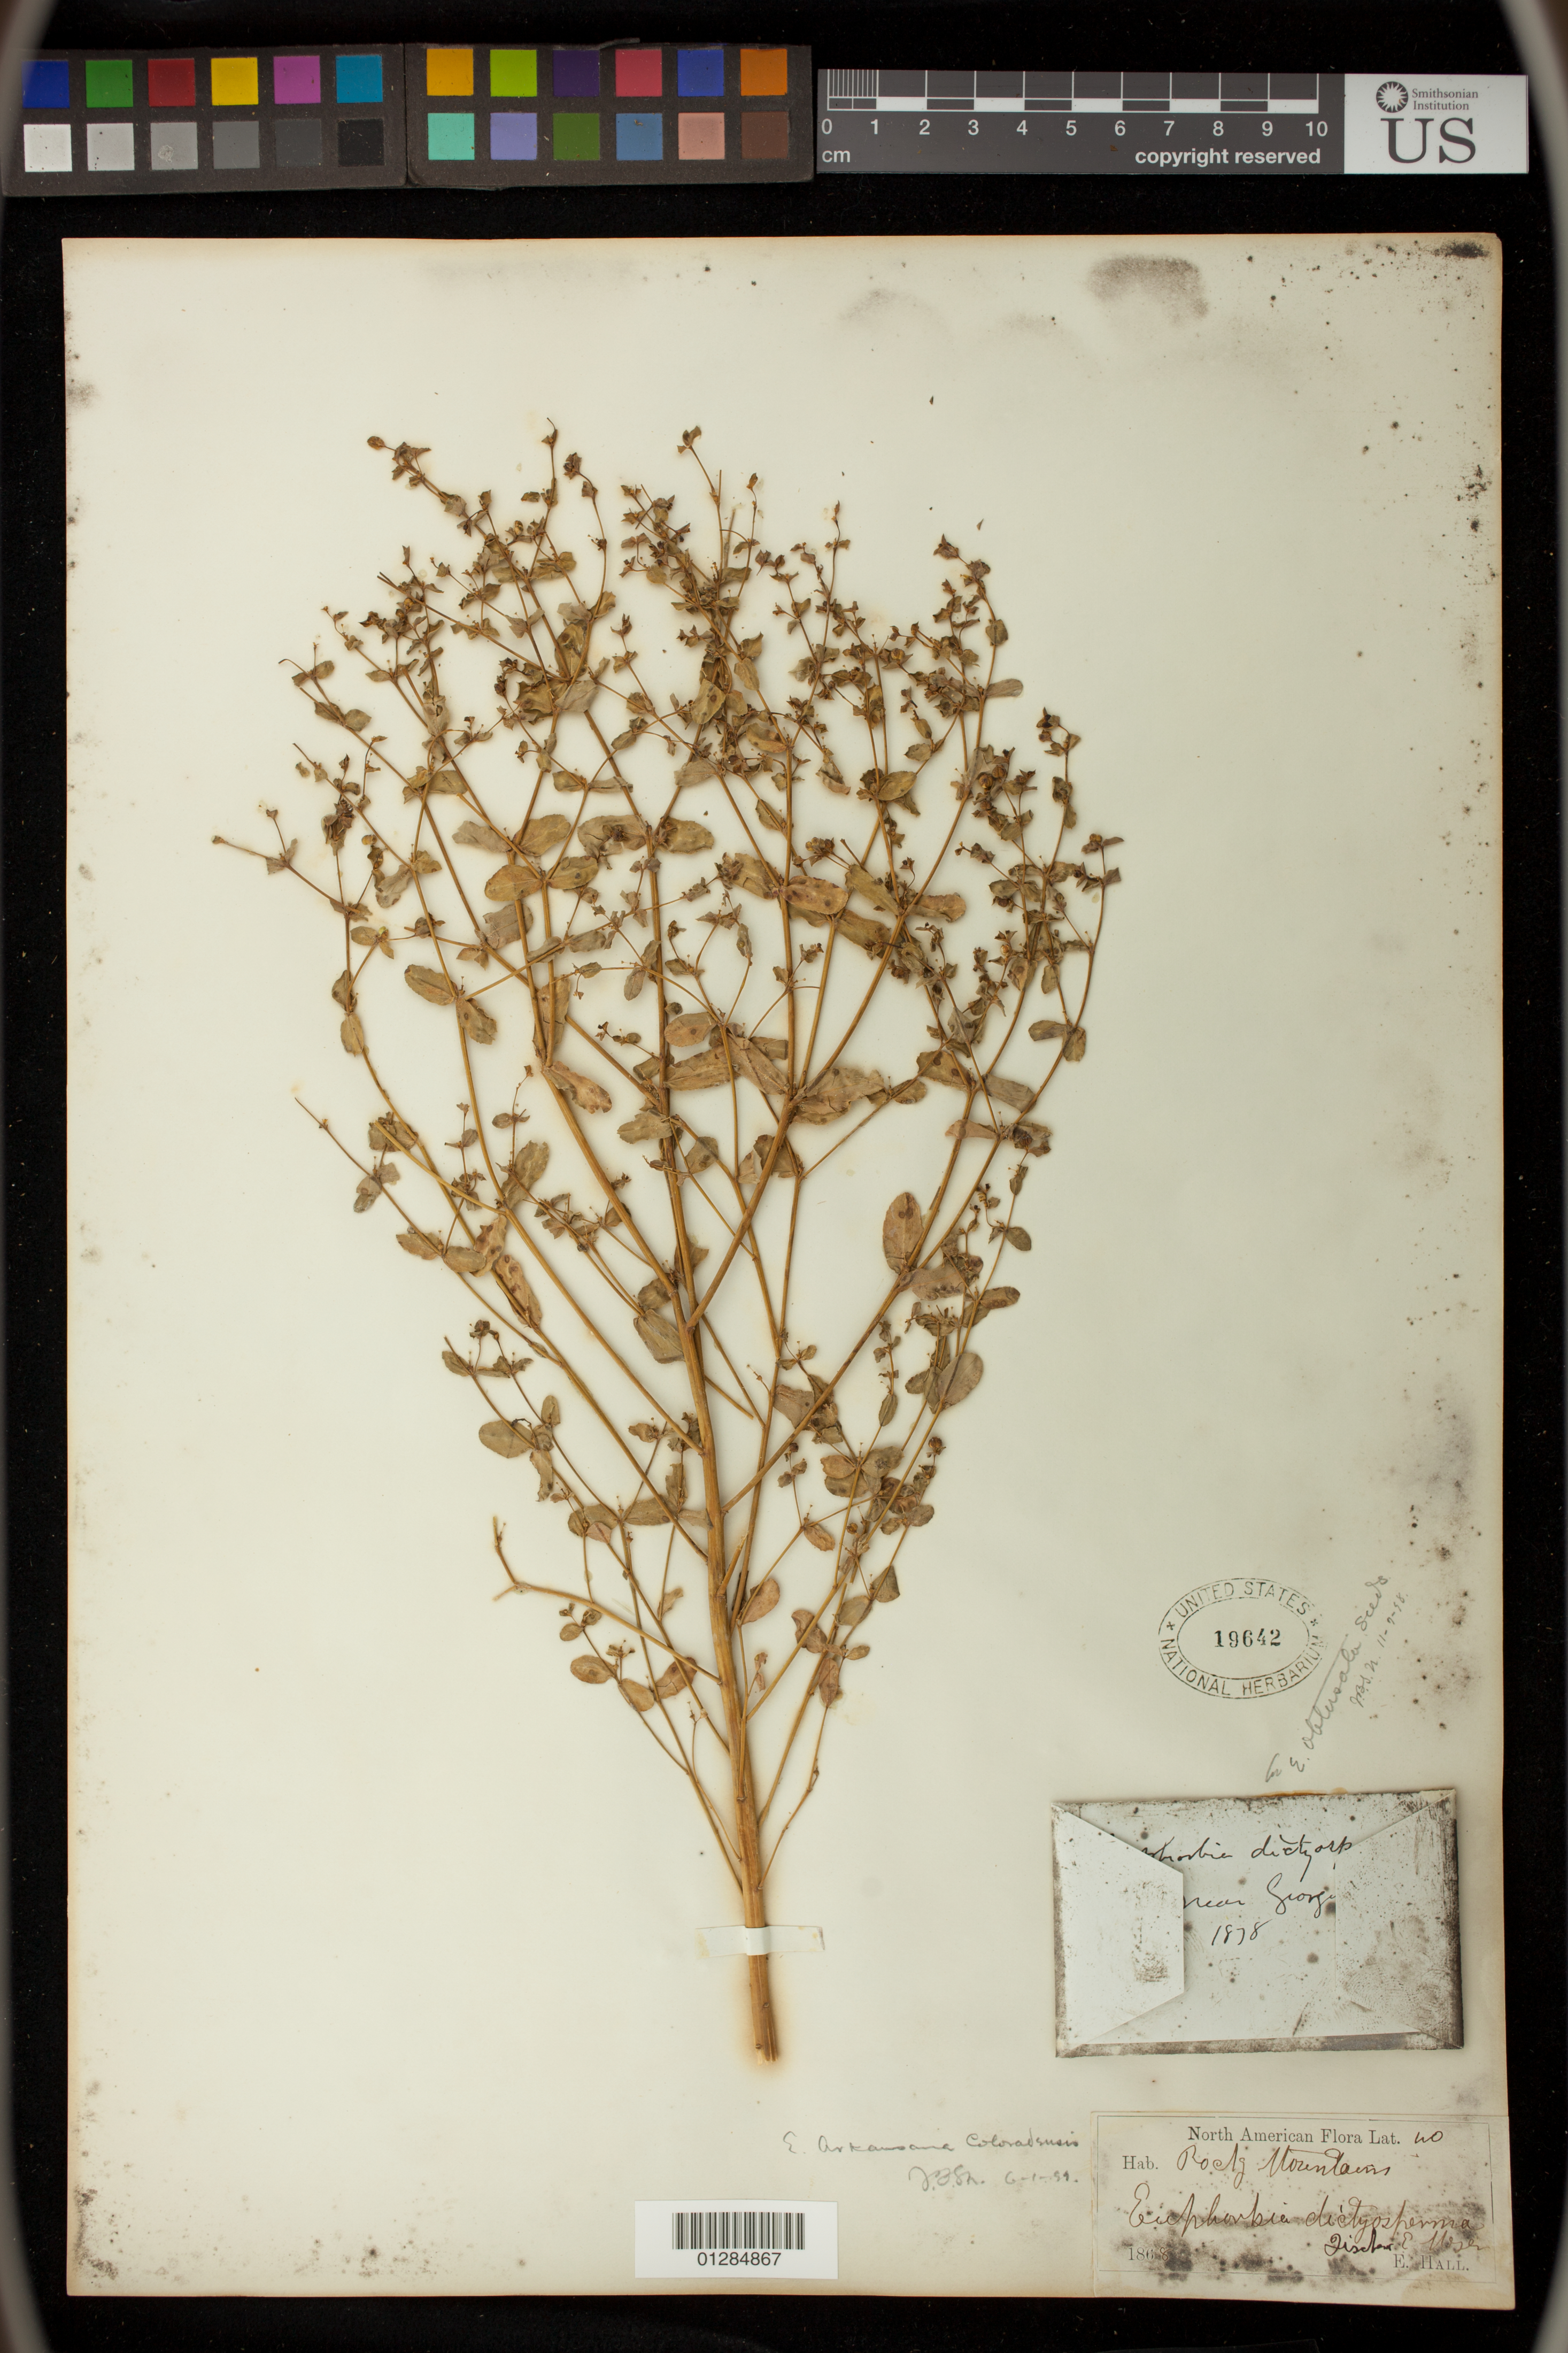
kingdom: Plantae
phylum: Tracheophyta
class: Magnoliopsida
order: Malpighiales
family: Euphorbiaceae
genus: Euphorbia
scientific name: Euphorbia spathulata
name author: Lam.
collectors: E. Hall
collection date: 1868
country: United States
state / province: Wyoming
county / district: Teton County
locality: Rocky Mountains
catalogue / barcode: US 19642